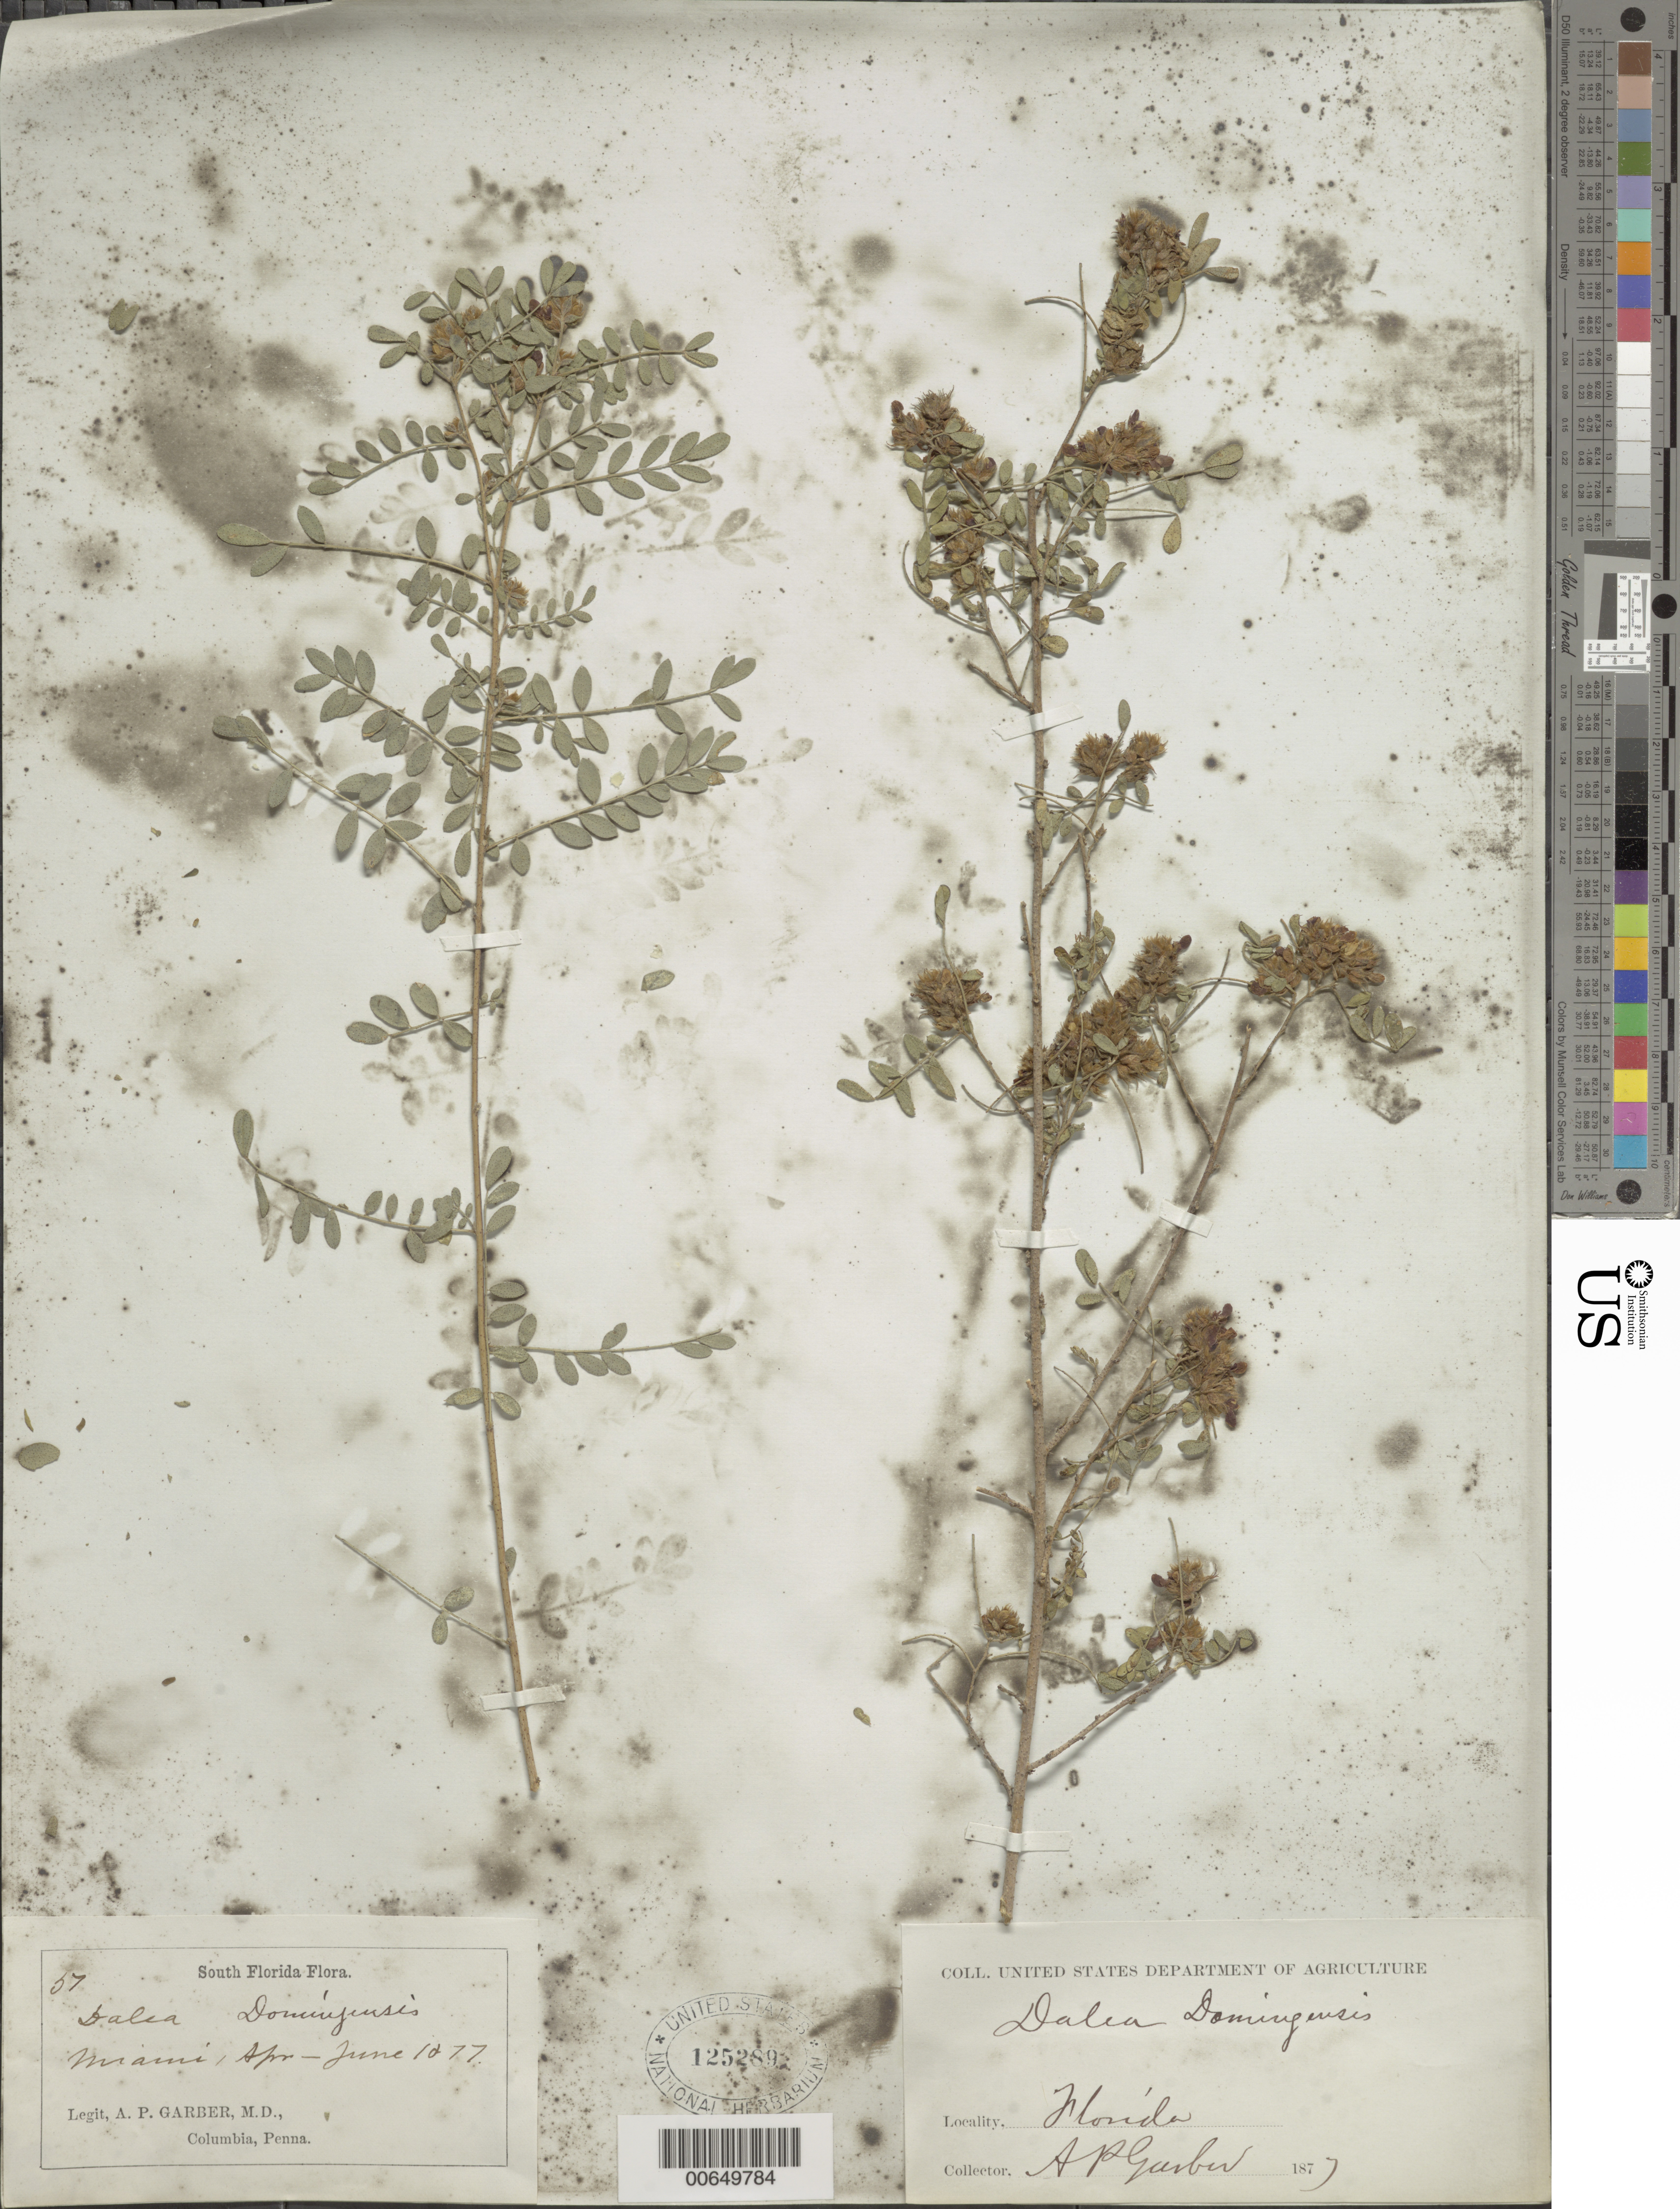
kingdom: Plantae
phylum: Tracheophyta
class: Magnoliopsida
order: Fabales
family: Fabaceae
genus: Dalea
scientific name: Dalea carthagenensis var. floridana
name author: (Rydb.) Barneby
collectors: A. P. Garber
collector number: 57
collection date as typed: Apr 1877 to -- Jun 1877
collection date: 1877-04/1877-06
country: United States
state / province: Florida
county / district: Dade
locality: Miami.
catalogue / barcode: US 125289